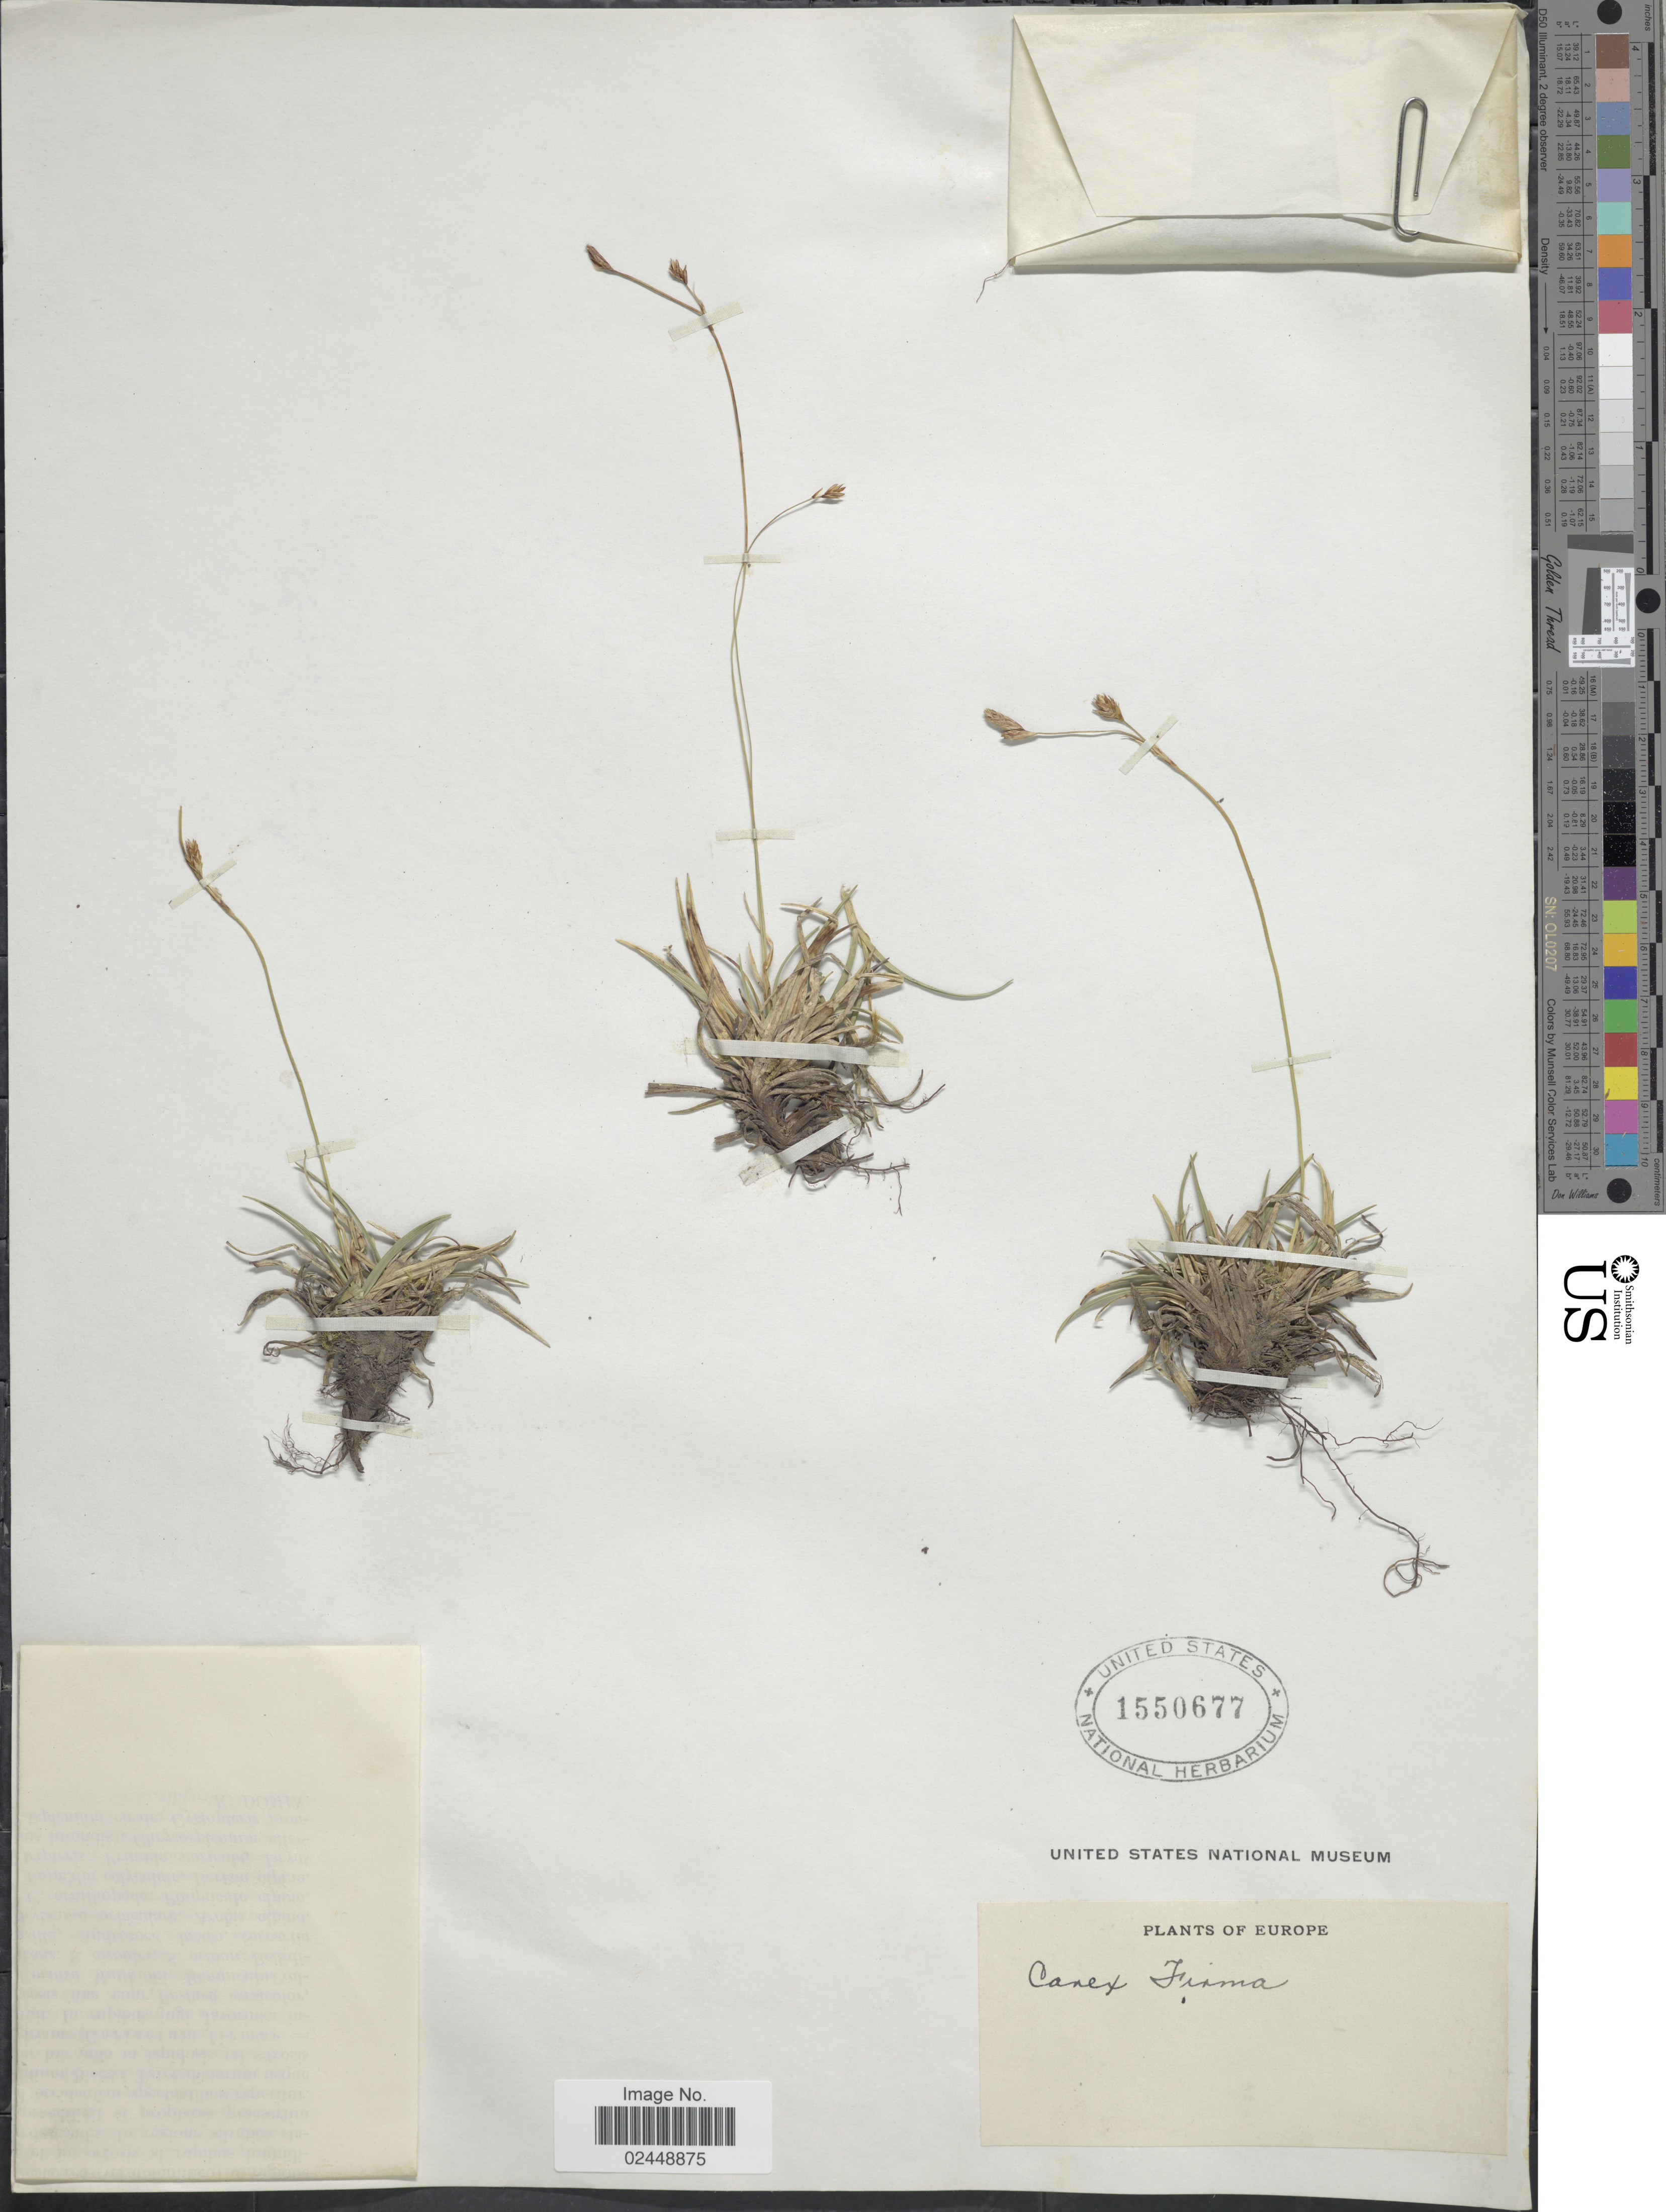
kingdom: Plantae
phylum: Tracheophyta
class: Liliopsida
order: Poales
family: Cyperaceae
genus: Carex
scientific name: Carex firma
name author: Host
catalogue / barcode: US 1550677